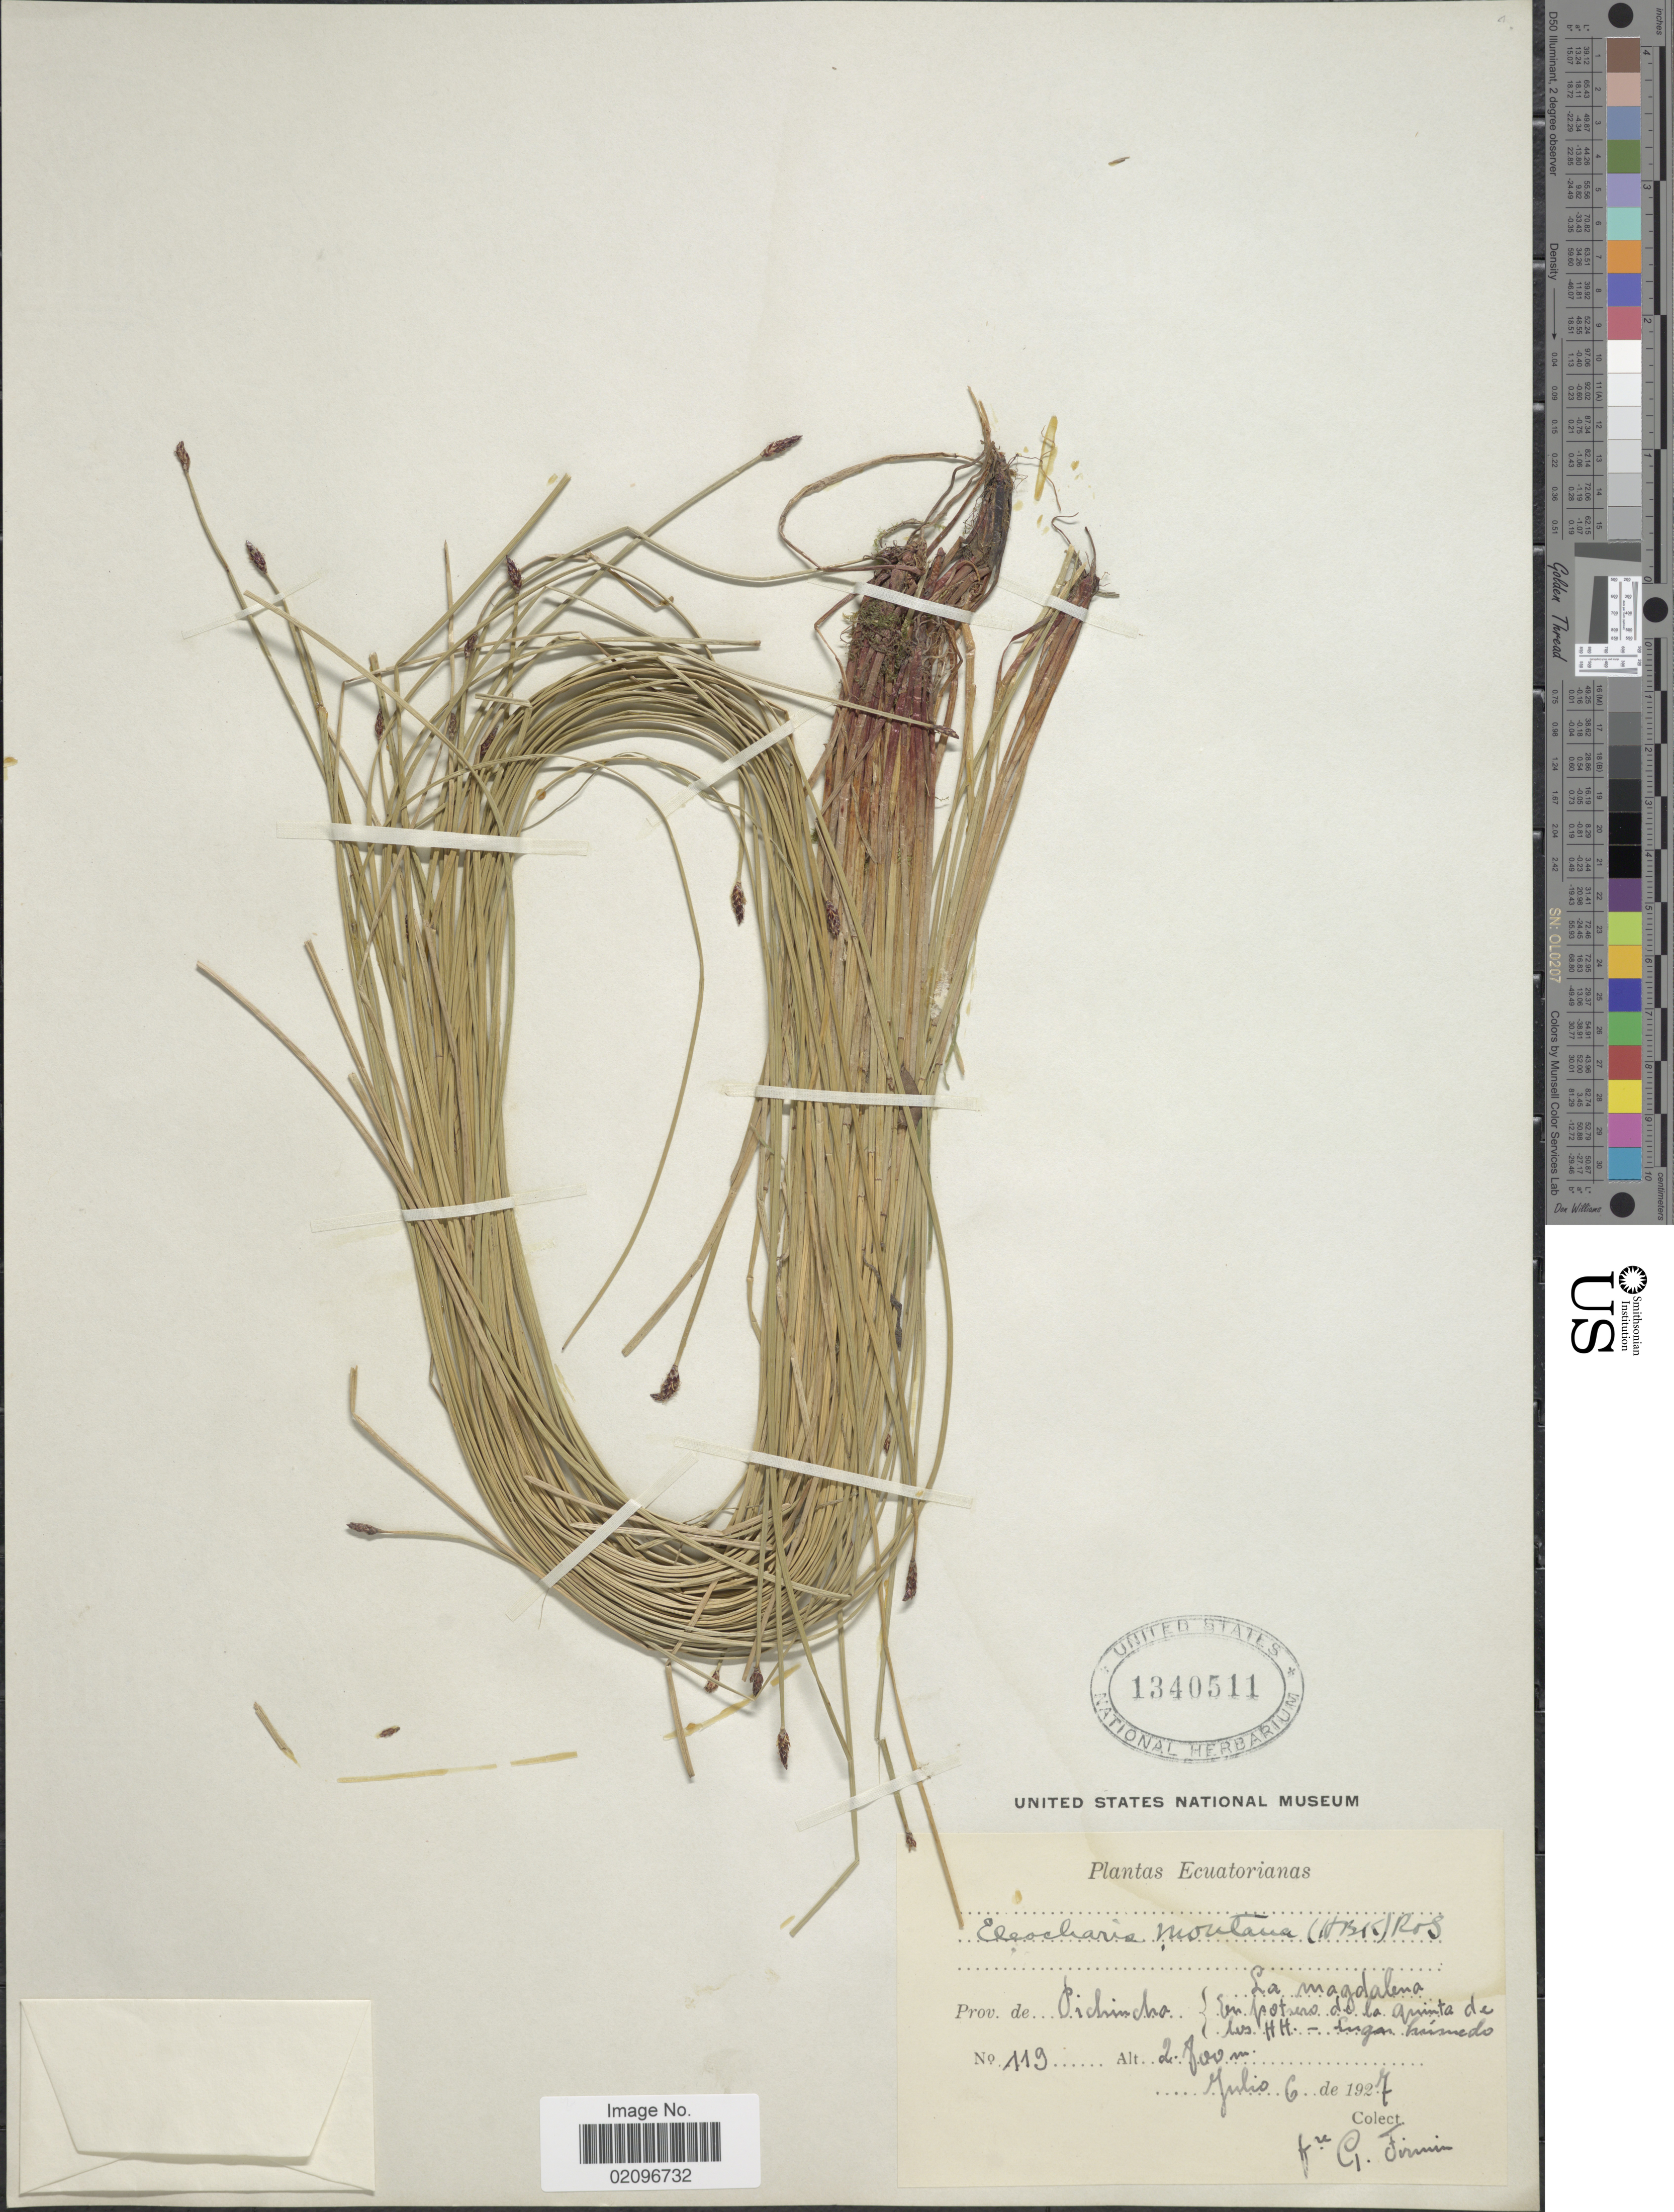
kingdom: Plantae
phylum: Tracheophyta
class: Liliopsida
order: Poales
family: Cyperaceae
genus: Eleocharis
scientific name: Eleocharis montana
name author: (Kunth) Roem. & Schult.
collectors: F. Firmin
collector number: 119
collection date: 1927-07-06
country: Ecuador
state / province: Pichincha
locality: Prov. de Pichincha, La Magdalena, En Potrero de la quinta de los H H. - Lugar humedo.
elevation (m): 2800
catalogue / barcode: US 1340511